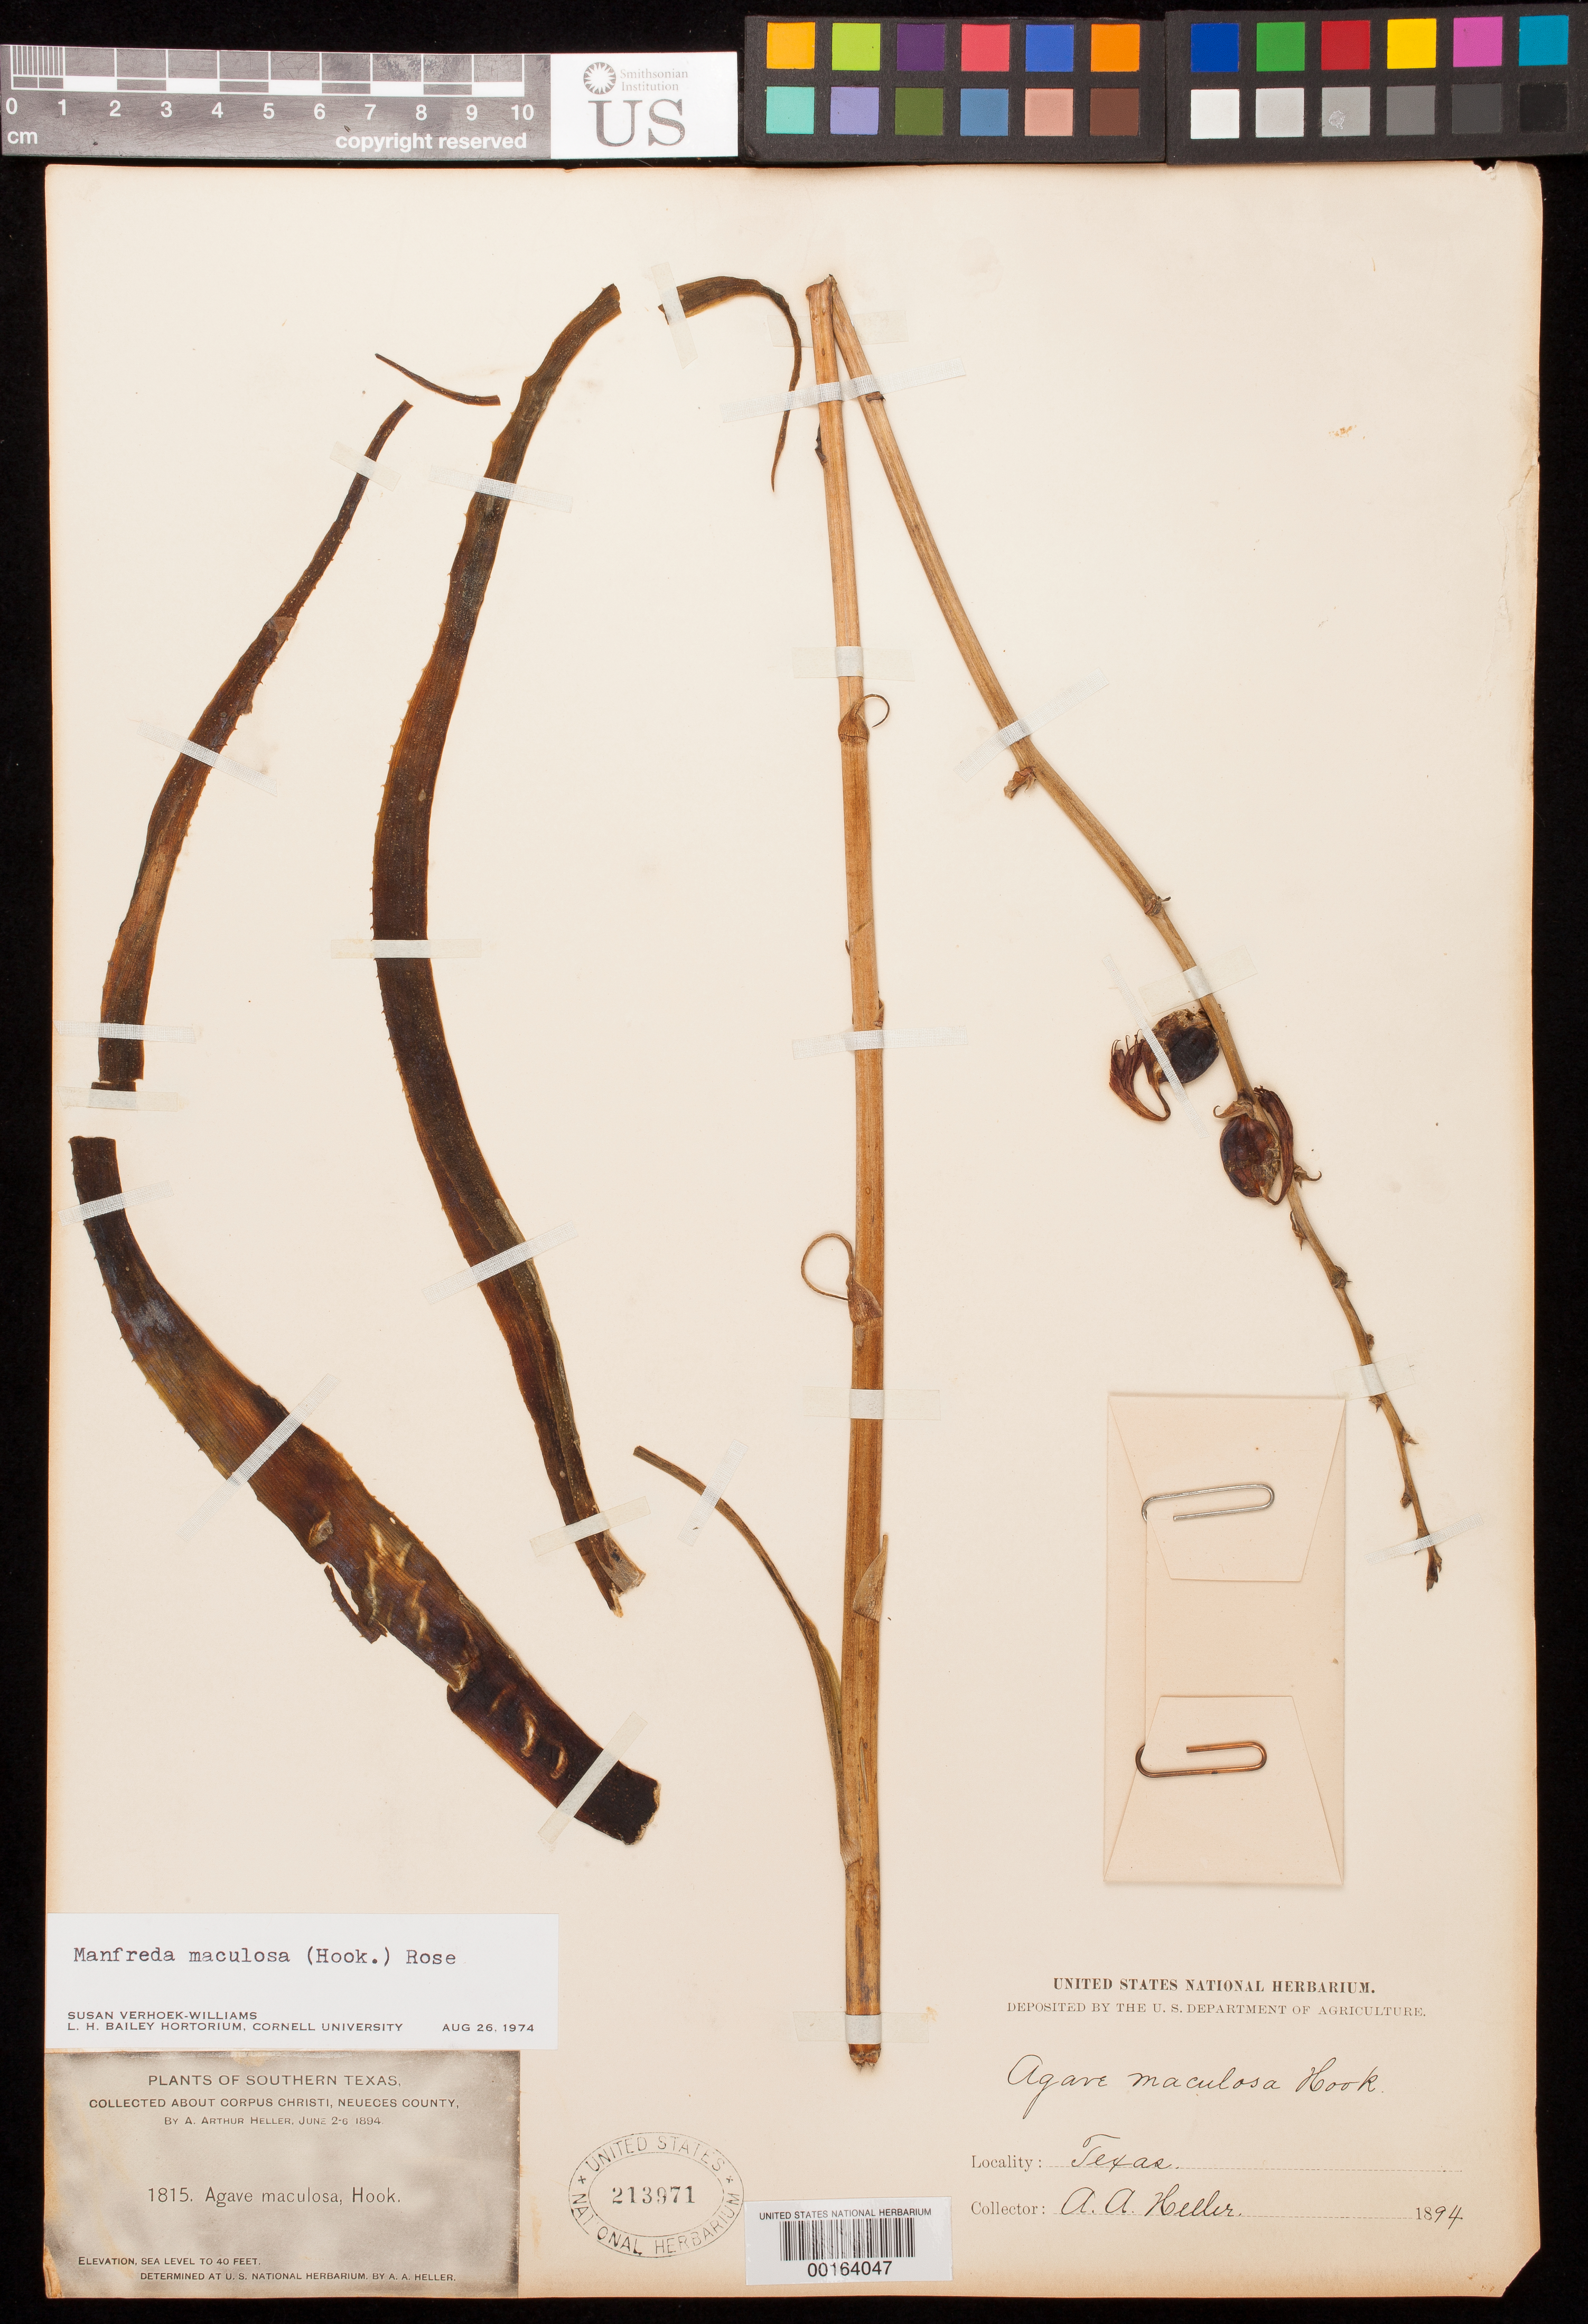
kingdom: Plantae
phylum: Tracheophyta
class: Liliopsida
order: Asparagales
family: Asparagaceae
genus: Manfreda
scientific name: Manfreda maculosa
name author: (Hook.) Rose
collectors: A. A. Heller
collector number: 1815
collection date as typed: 02 Jun 1894 to 06 Jun 1894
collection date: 1894-06-02/1894-06-06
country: United States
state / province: Texas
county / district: Nueces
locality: Corpus christi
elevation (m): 0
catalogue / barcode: US 213971